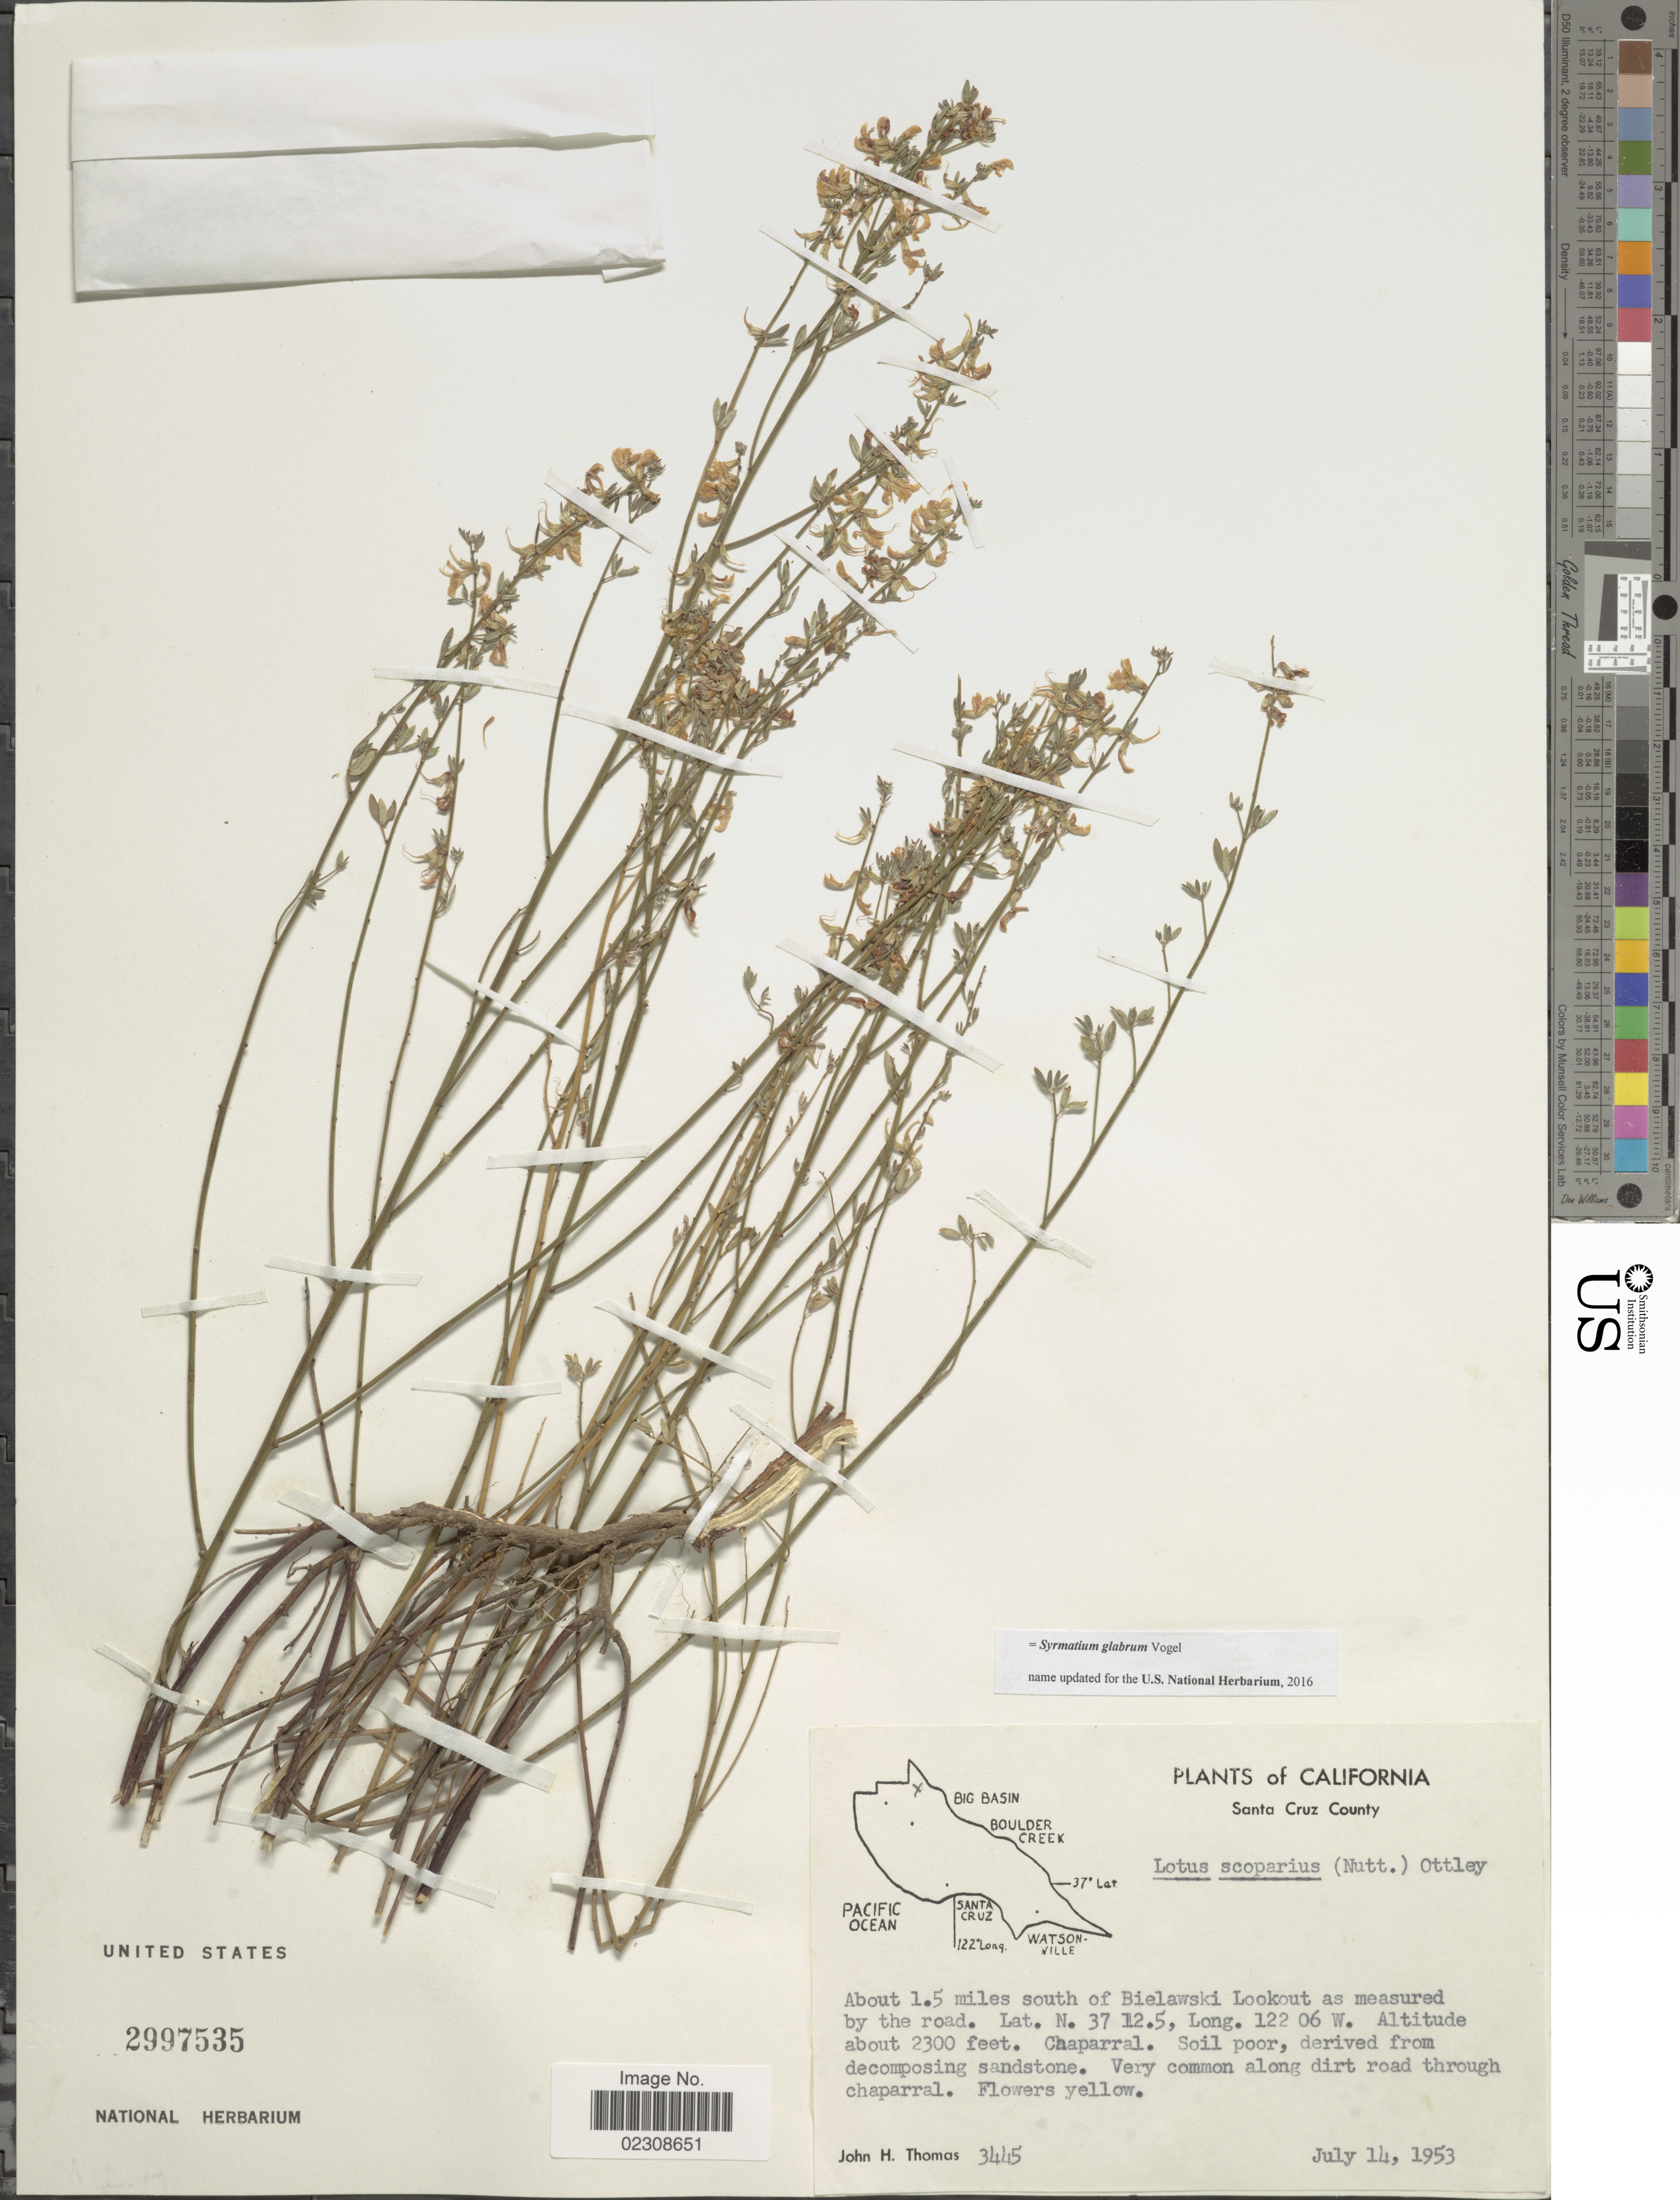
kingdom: Plantae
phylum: Tracheophyta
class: Magnoliopsida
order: Fabales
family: Fabaceae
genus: Syrmatium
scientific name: Syrmatium glabrum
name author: Vogel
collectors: J. H. Thomas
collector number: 3445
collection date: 1953-07-14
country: United States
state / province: California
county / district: Santa Cruz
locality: Santa Cruz County. About 1.5 mile south of Bielawski Lookout as measured by the road.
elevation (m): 701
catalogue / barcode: US 2997535